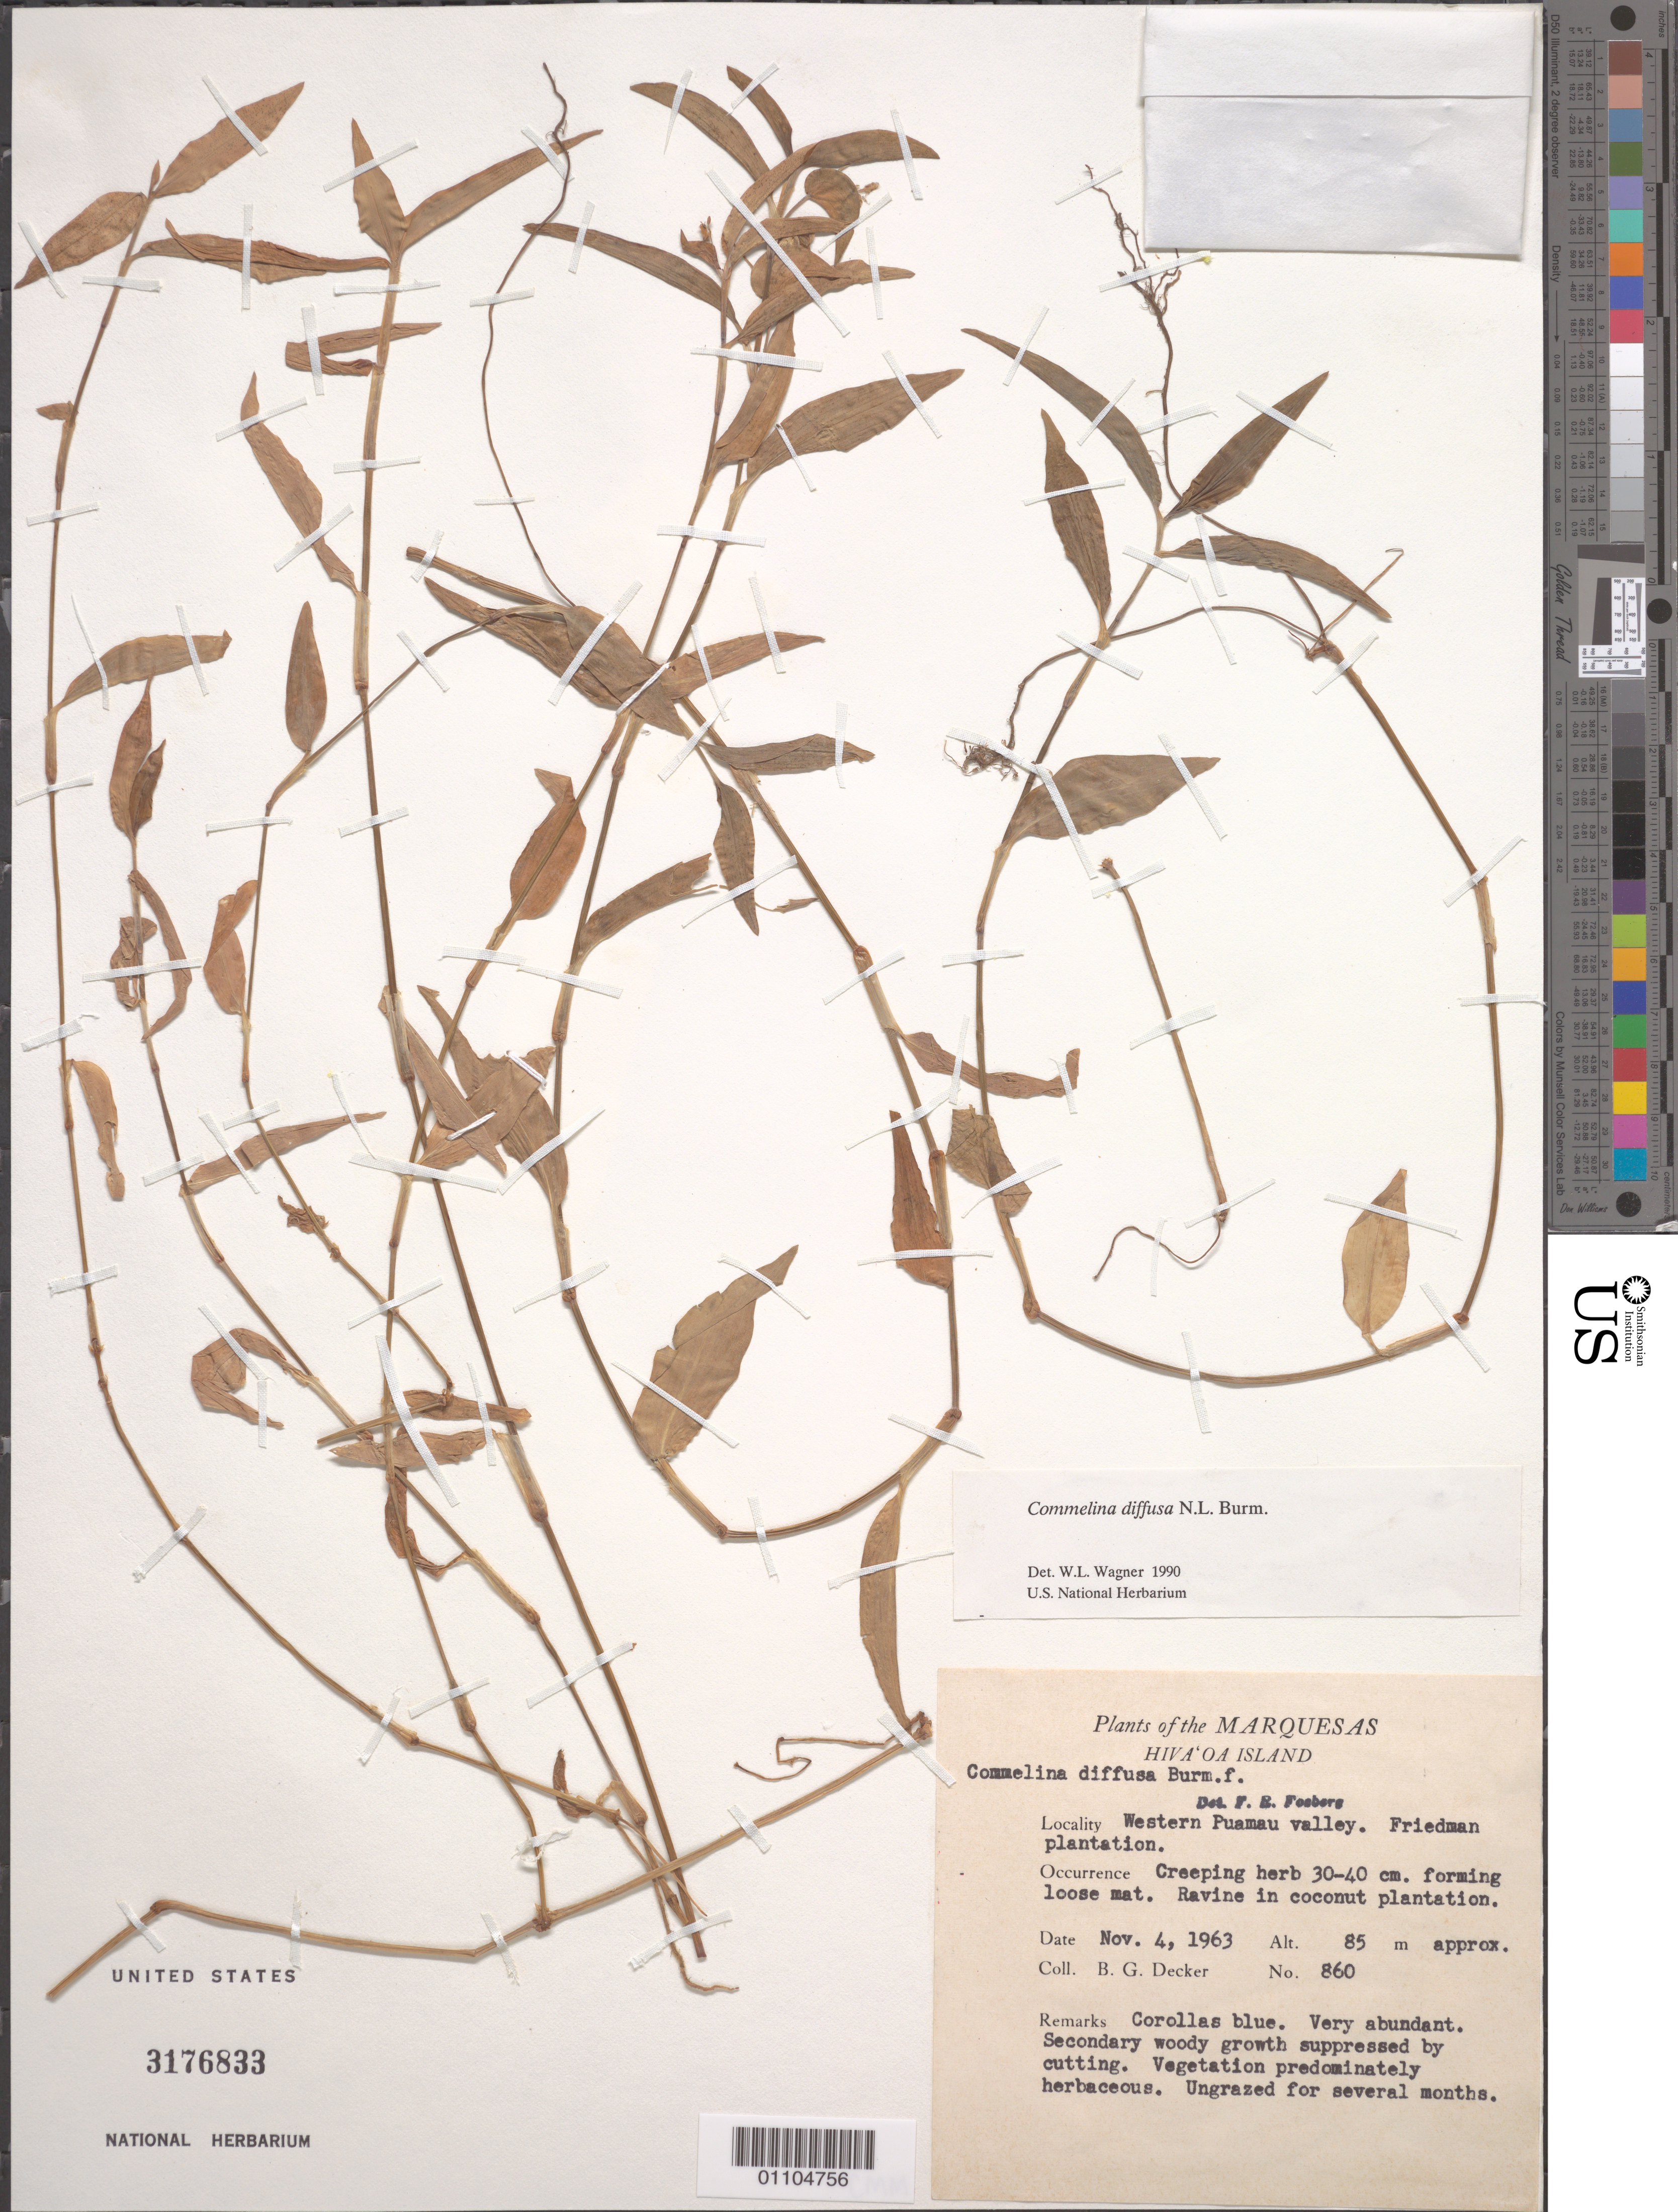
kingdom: Plantae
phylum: Tracheophyta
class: Liliopsida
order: Commelinales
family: Commelinaceae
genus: Commelina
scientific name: Commelina diffusa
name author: Burm. f.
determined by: Wagner, W. L., (BOT), Smithsonian Institution - National Museum of Natural History (UNITED STATES)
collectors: B. G. Decker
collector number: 860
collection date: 1963-11-04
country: French Polynesia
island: Hiva Oa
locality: W Puamau Valley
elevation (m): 85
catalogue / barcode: US 3176833